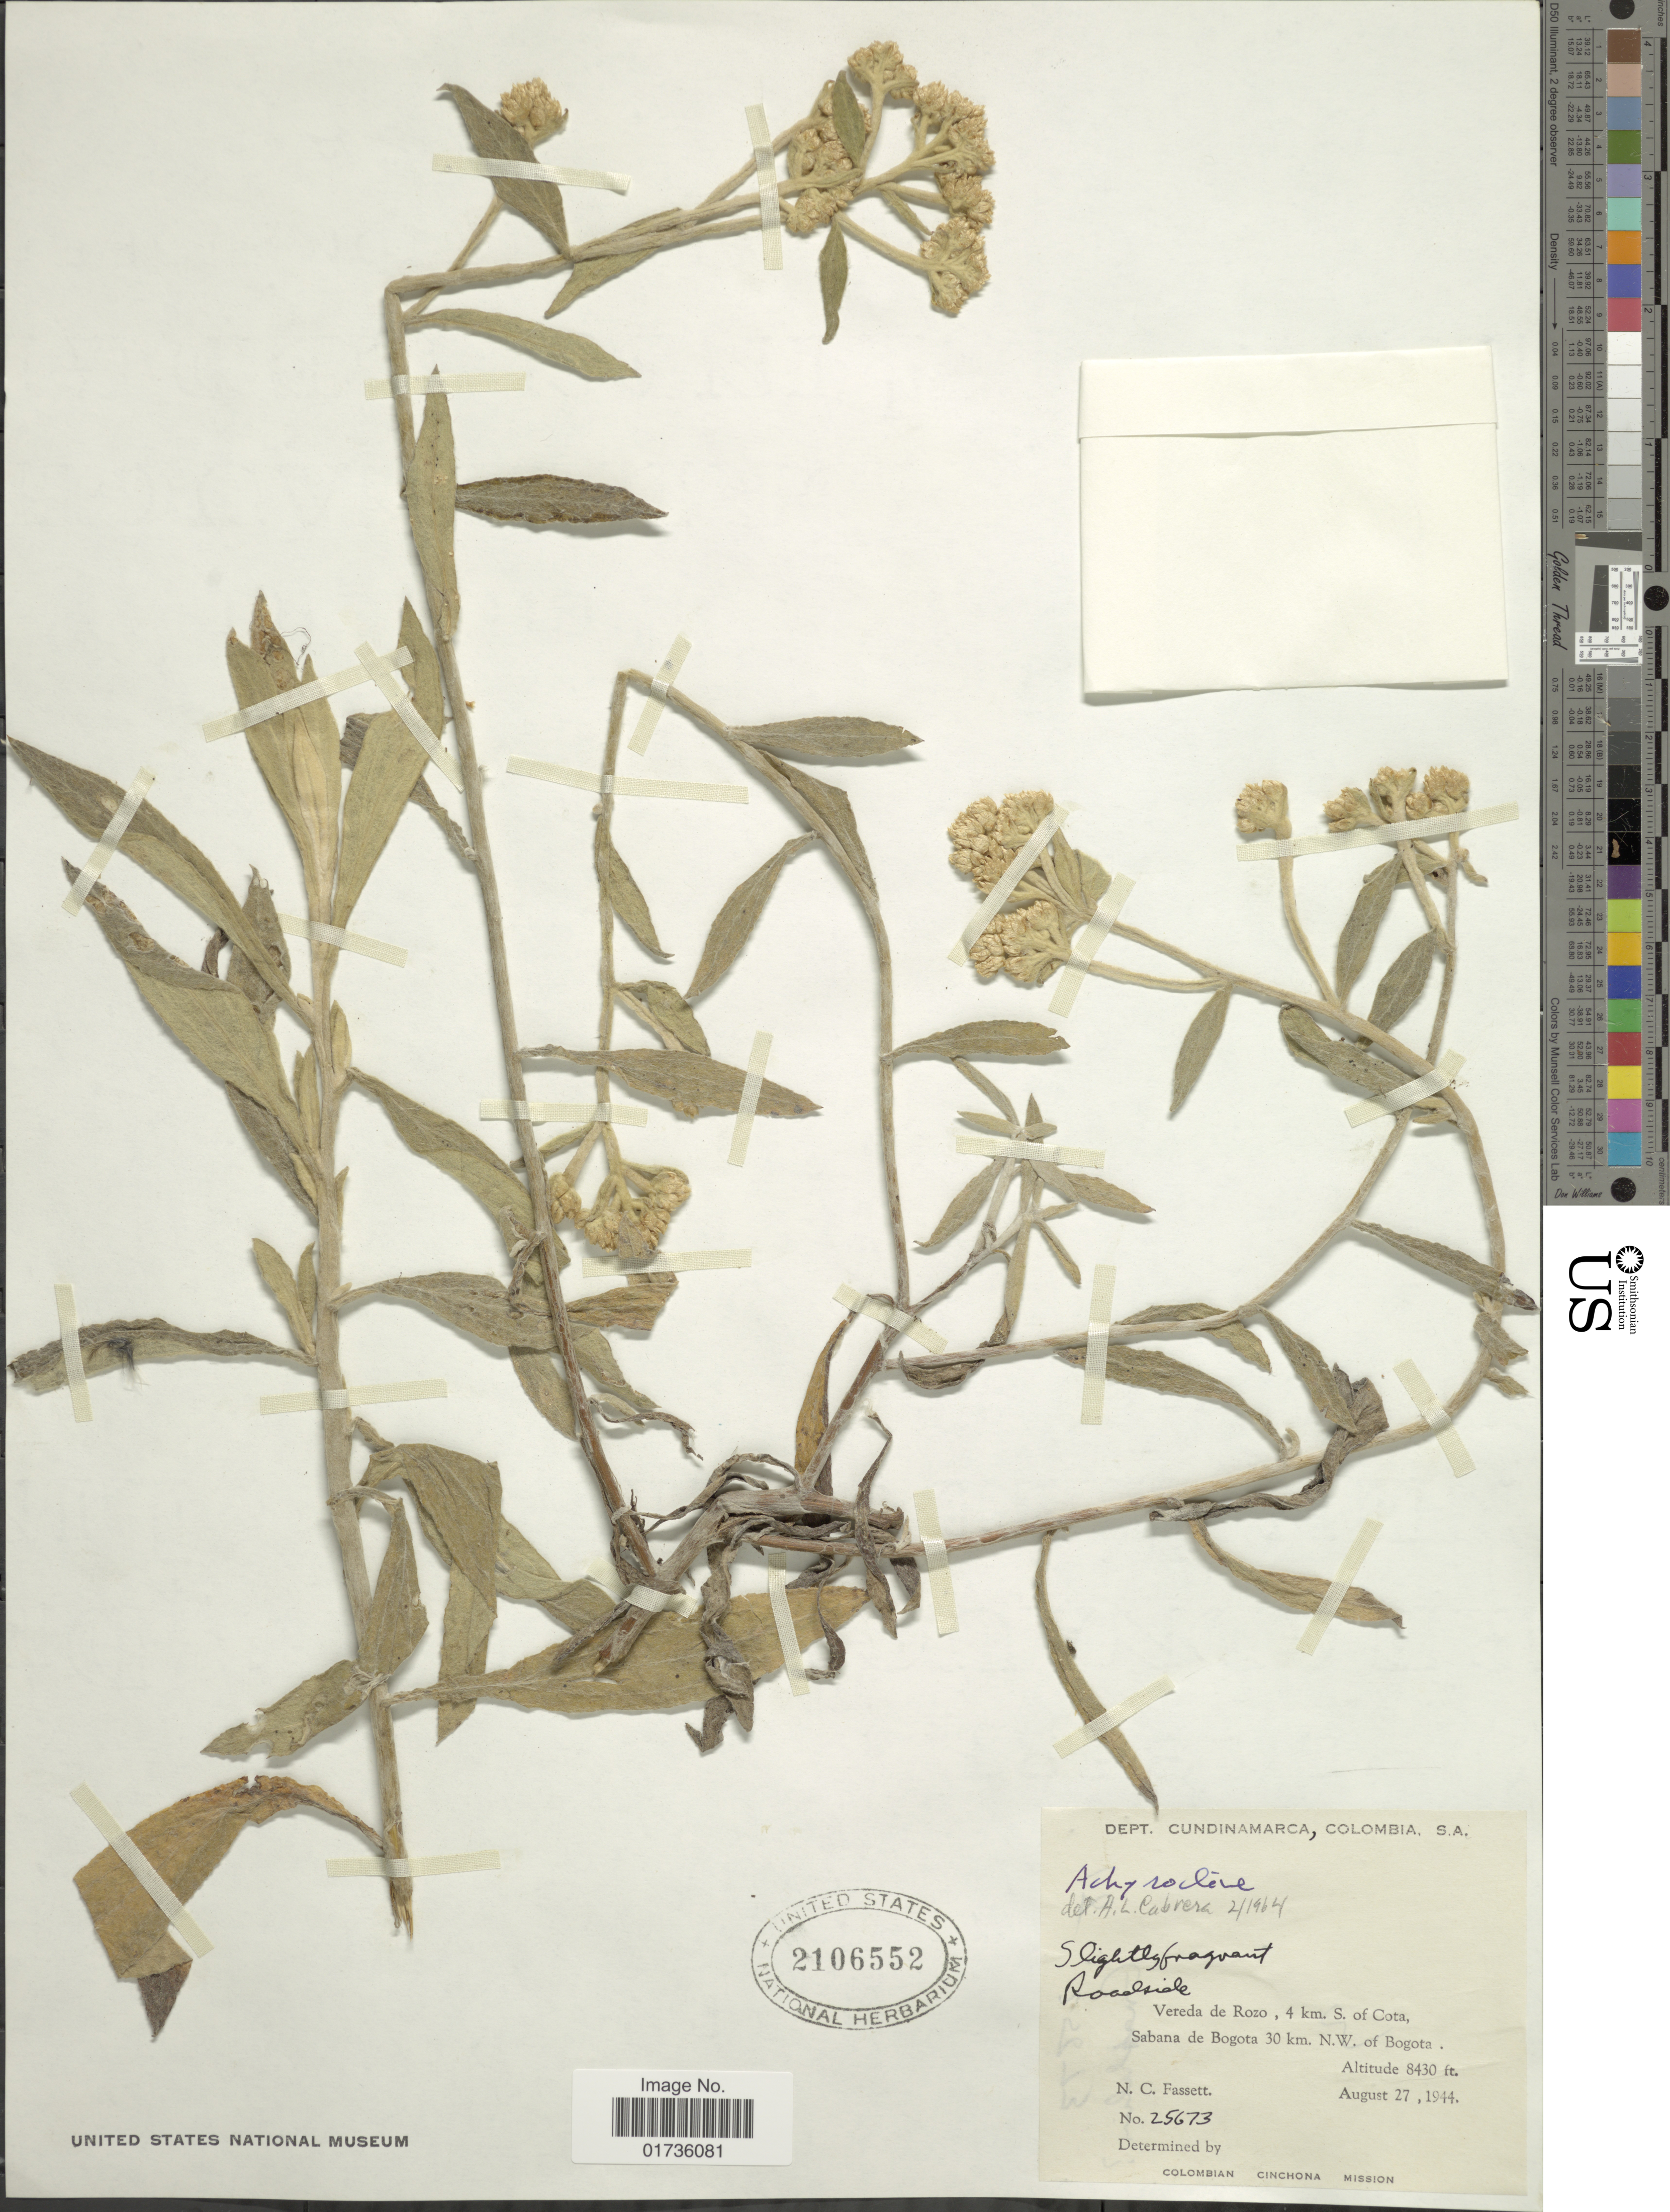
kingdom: Plantae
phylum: Tracheophyta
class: Magnoliopsida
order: Asterales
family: Asteraceae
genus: Achyrocline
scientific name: Achyrocline sp.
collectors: N. C. Fassett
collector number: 25673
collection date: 1944-08-27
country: Colombia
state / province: Cundinamarca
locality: Dept. Cundinamarca, Roadside, Vereda de Rozo, 4 km S. of Cota, Sabana de Bogota 30 km N.W. of Bogota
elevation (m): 2569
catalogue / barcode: US 2106552